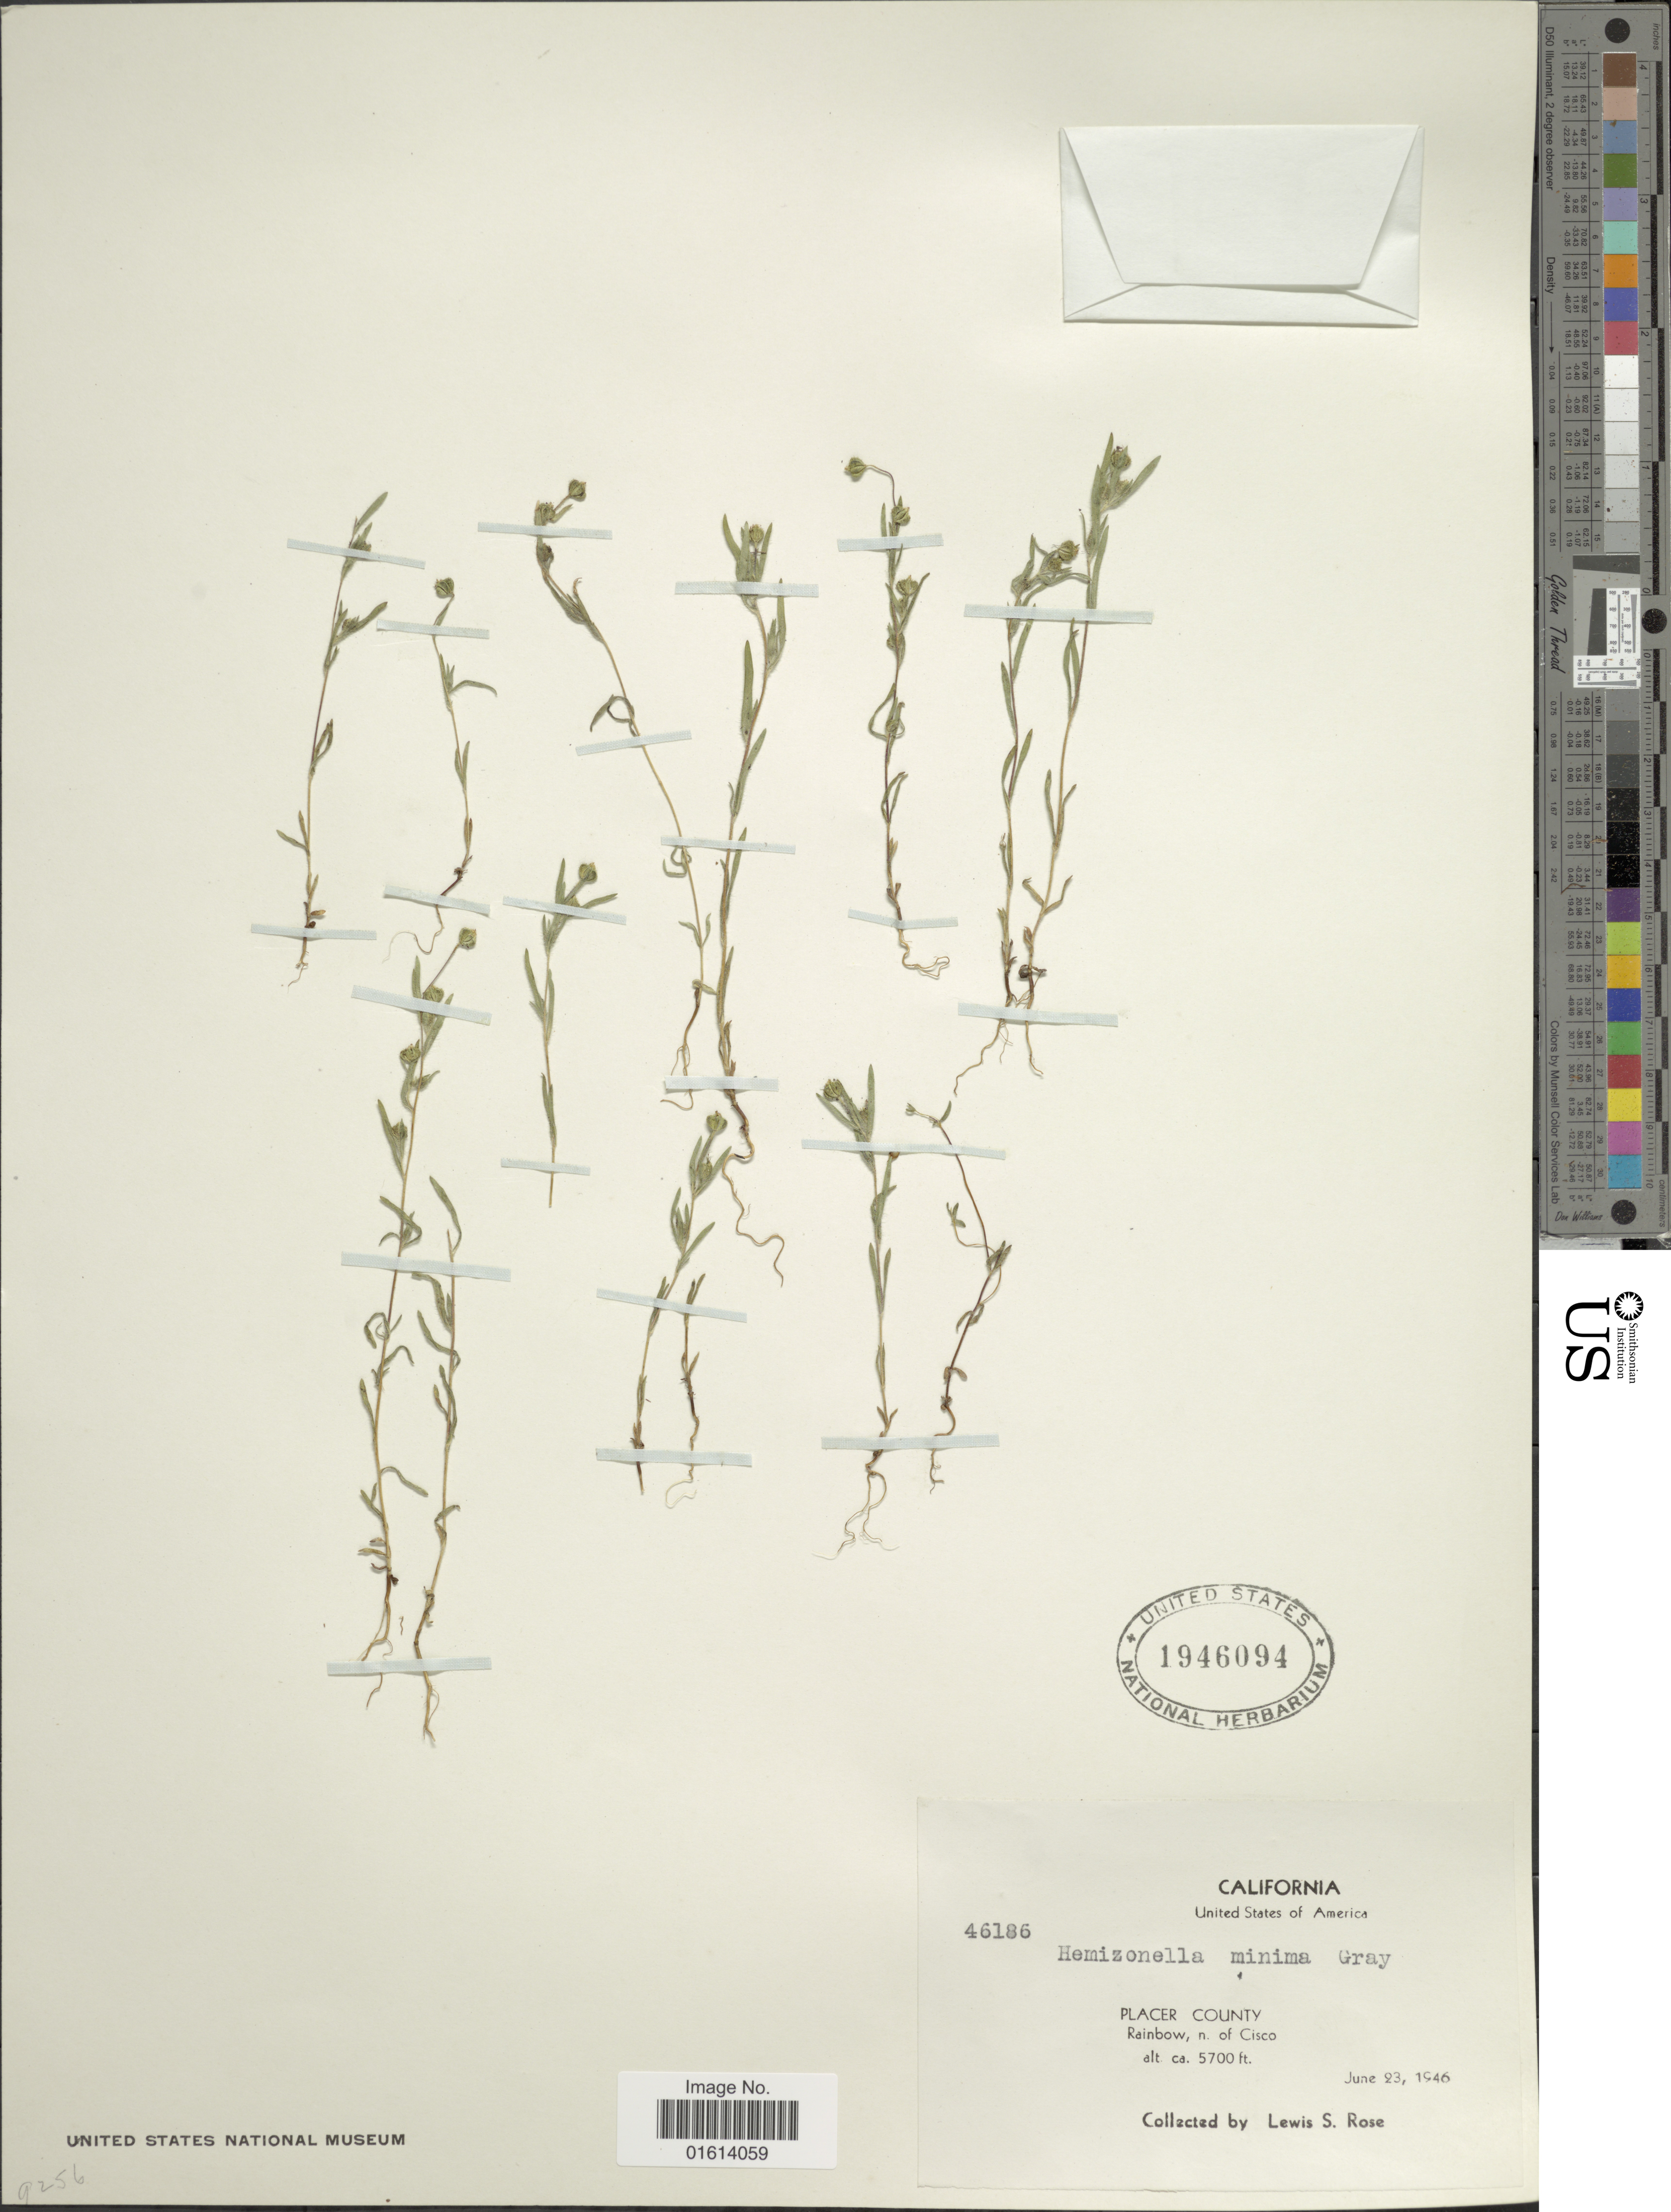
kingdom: Plantae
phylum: Tracheophyta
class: Magnoliopsida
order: Asterales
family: Asteraceae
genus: Hemizonella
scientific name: Hemizonella minima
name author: (A. Gray) A. Gray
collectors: L. S. Rose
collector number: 46186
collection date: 1946-06-23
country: United States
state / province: California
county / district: Placer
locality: United States of America, Placer County, Rainbow, n. of Cisco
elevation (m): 1737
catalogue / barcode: US 1946094